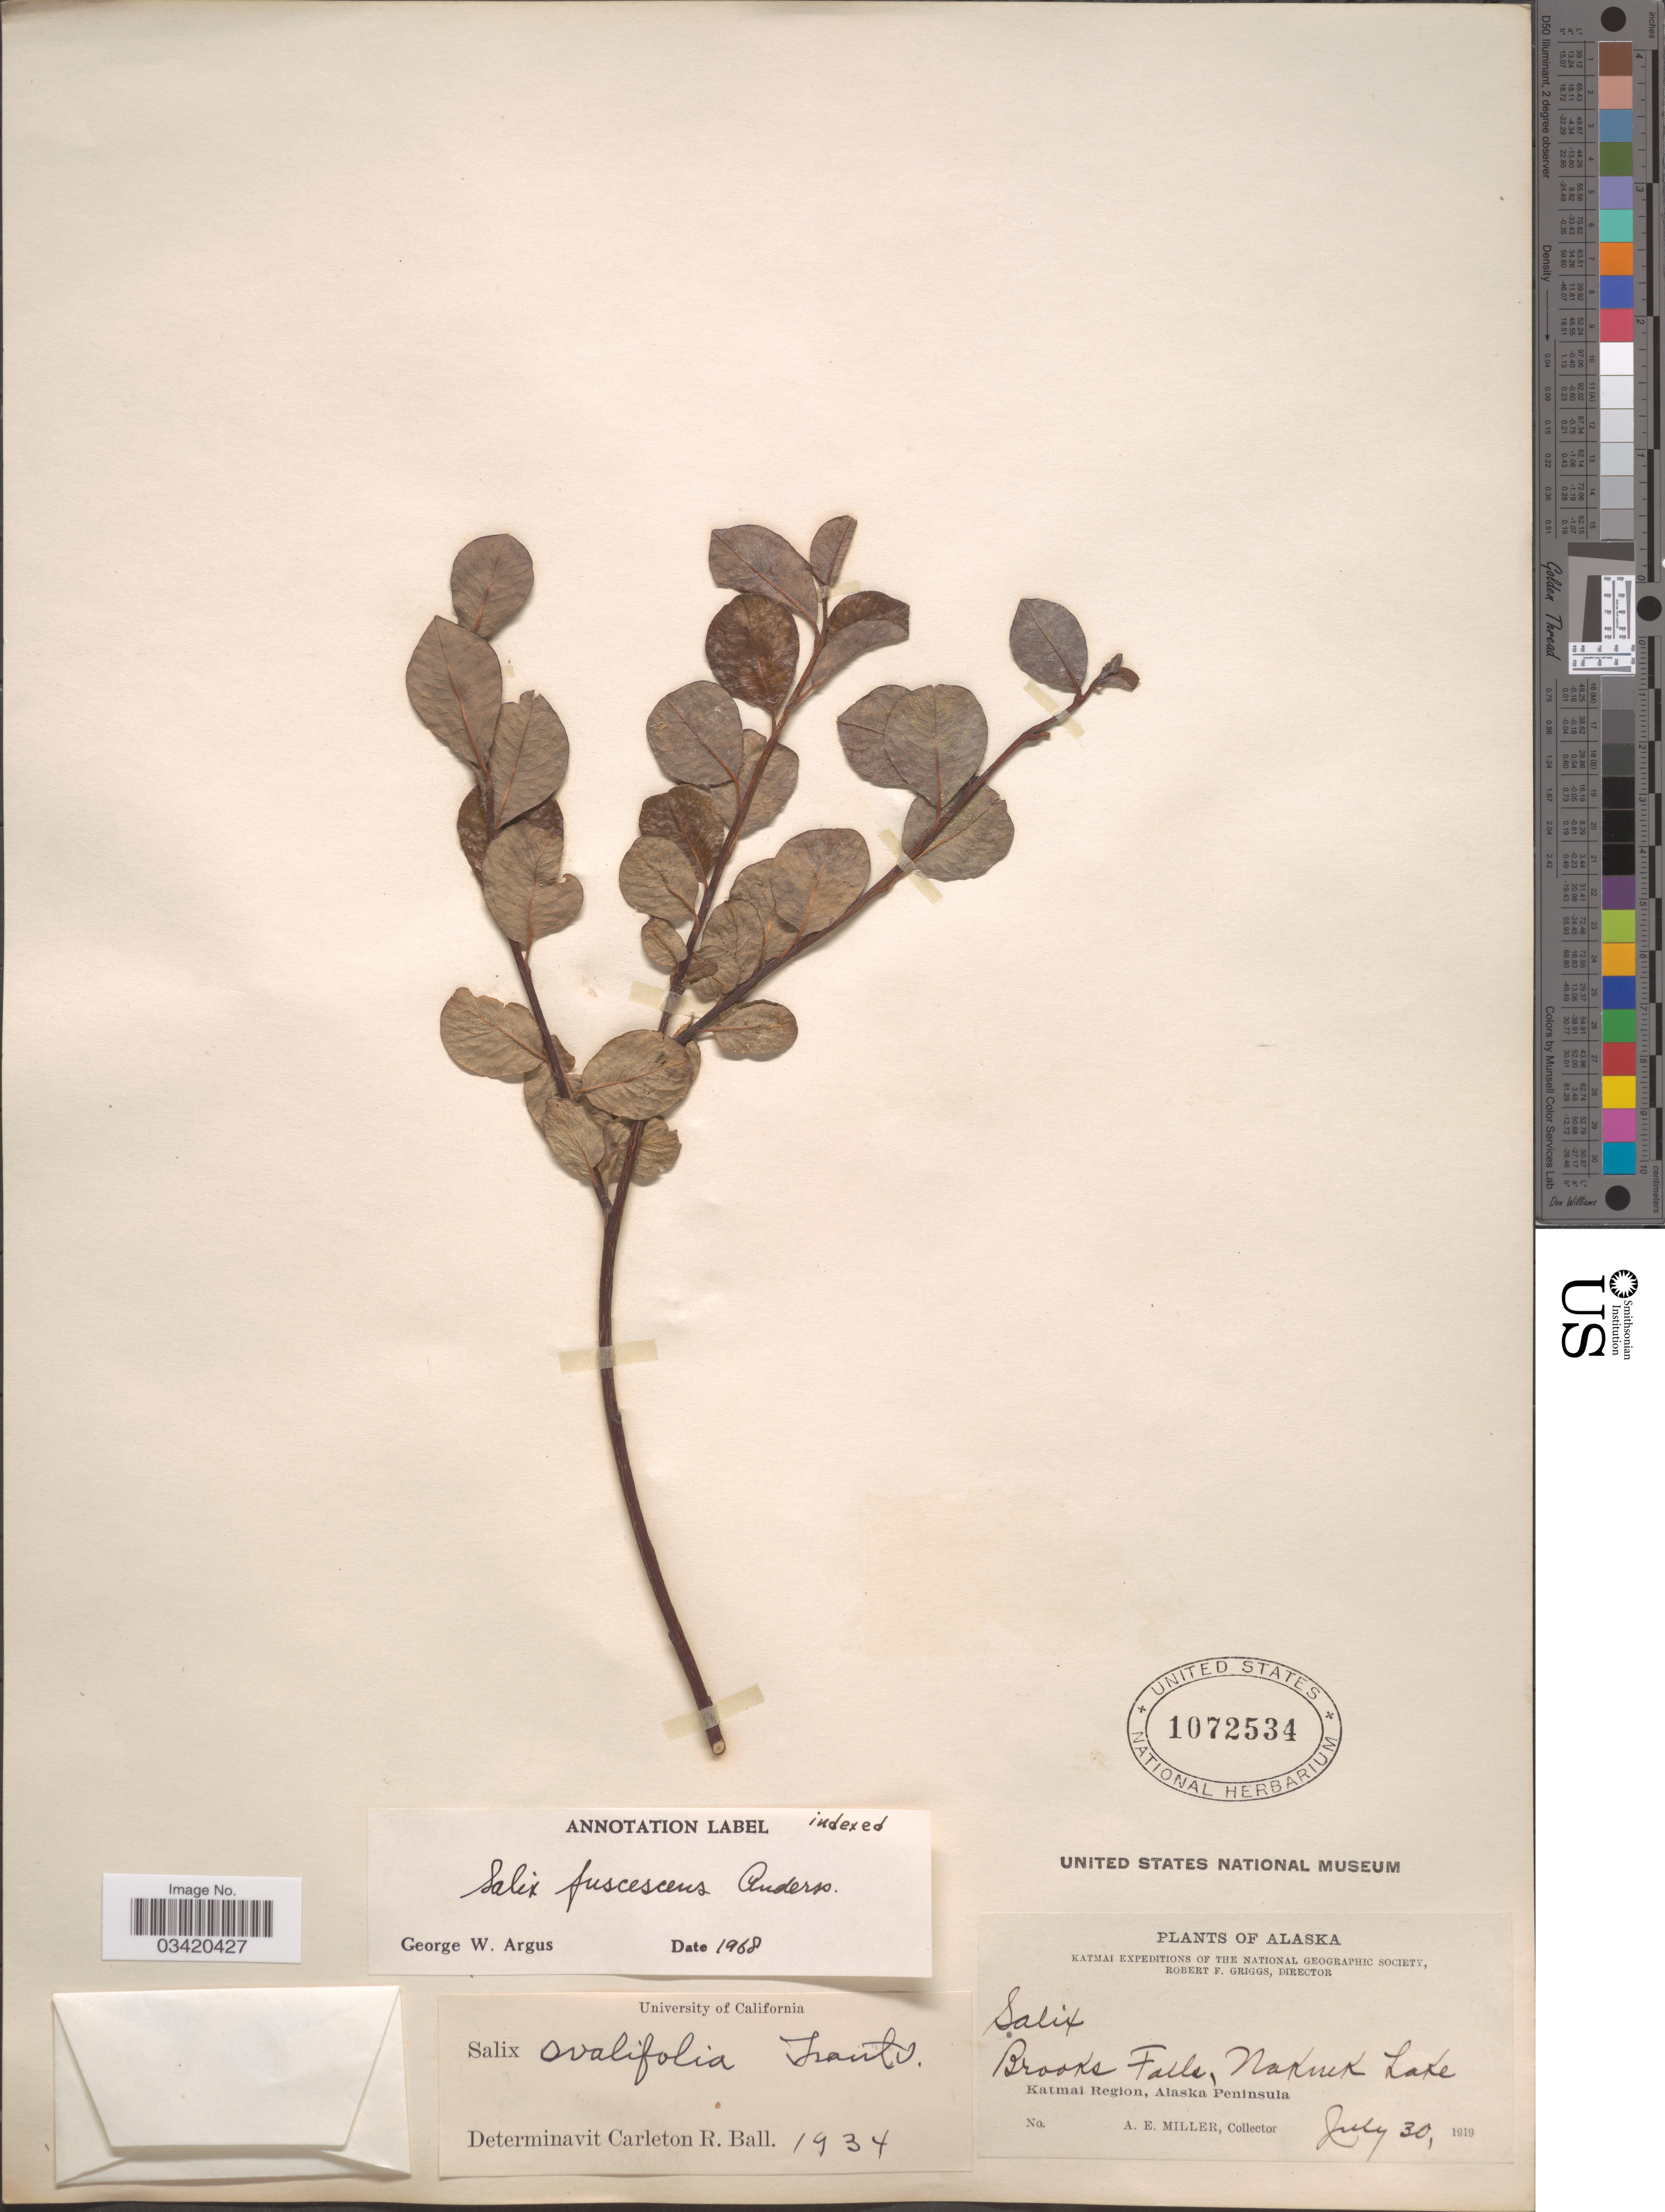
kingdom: Plantae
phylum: Tracheophyta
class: Magnoliopsida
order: Malpighiales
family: Salicaceae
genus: Salix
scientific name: Salix fuscescens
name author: Andersson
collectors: A. E. Miller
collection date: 1919-07-30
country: United States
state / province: Alaska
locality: Brooks Falls, Naknek Lake. Katmai Region, Alaska Peninsula.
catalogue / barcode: US 1072534